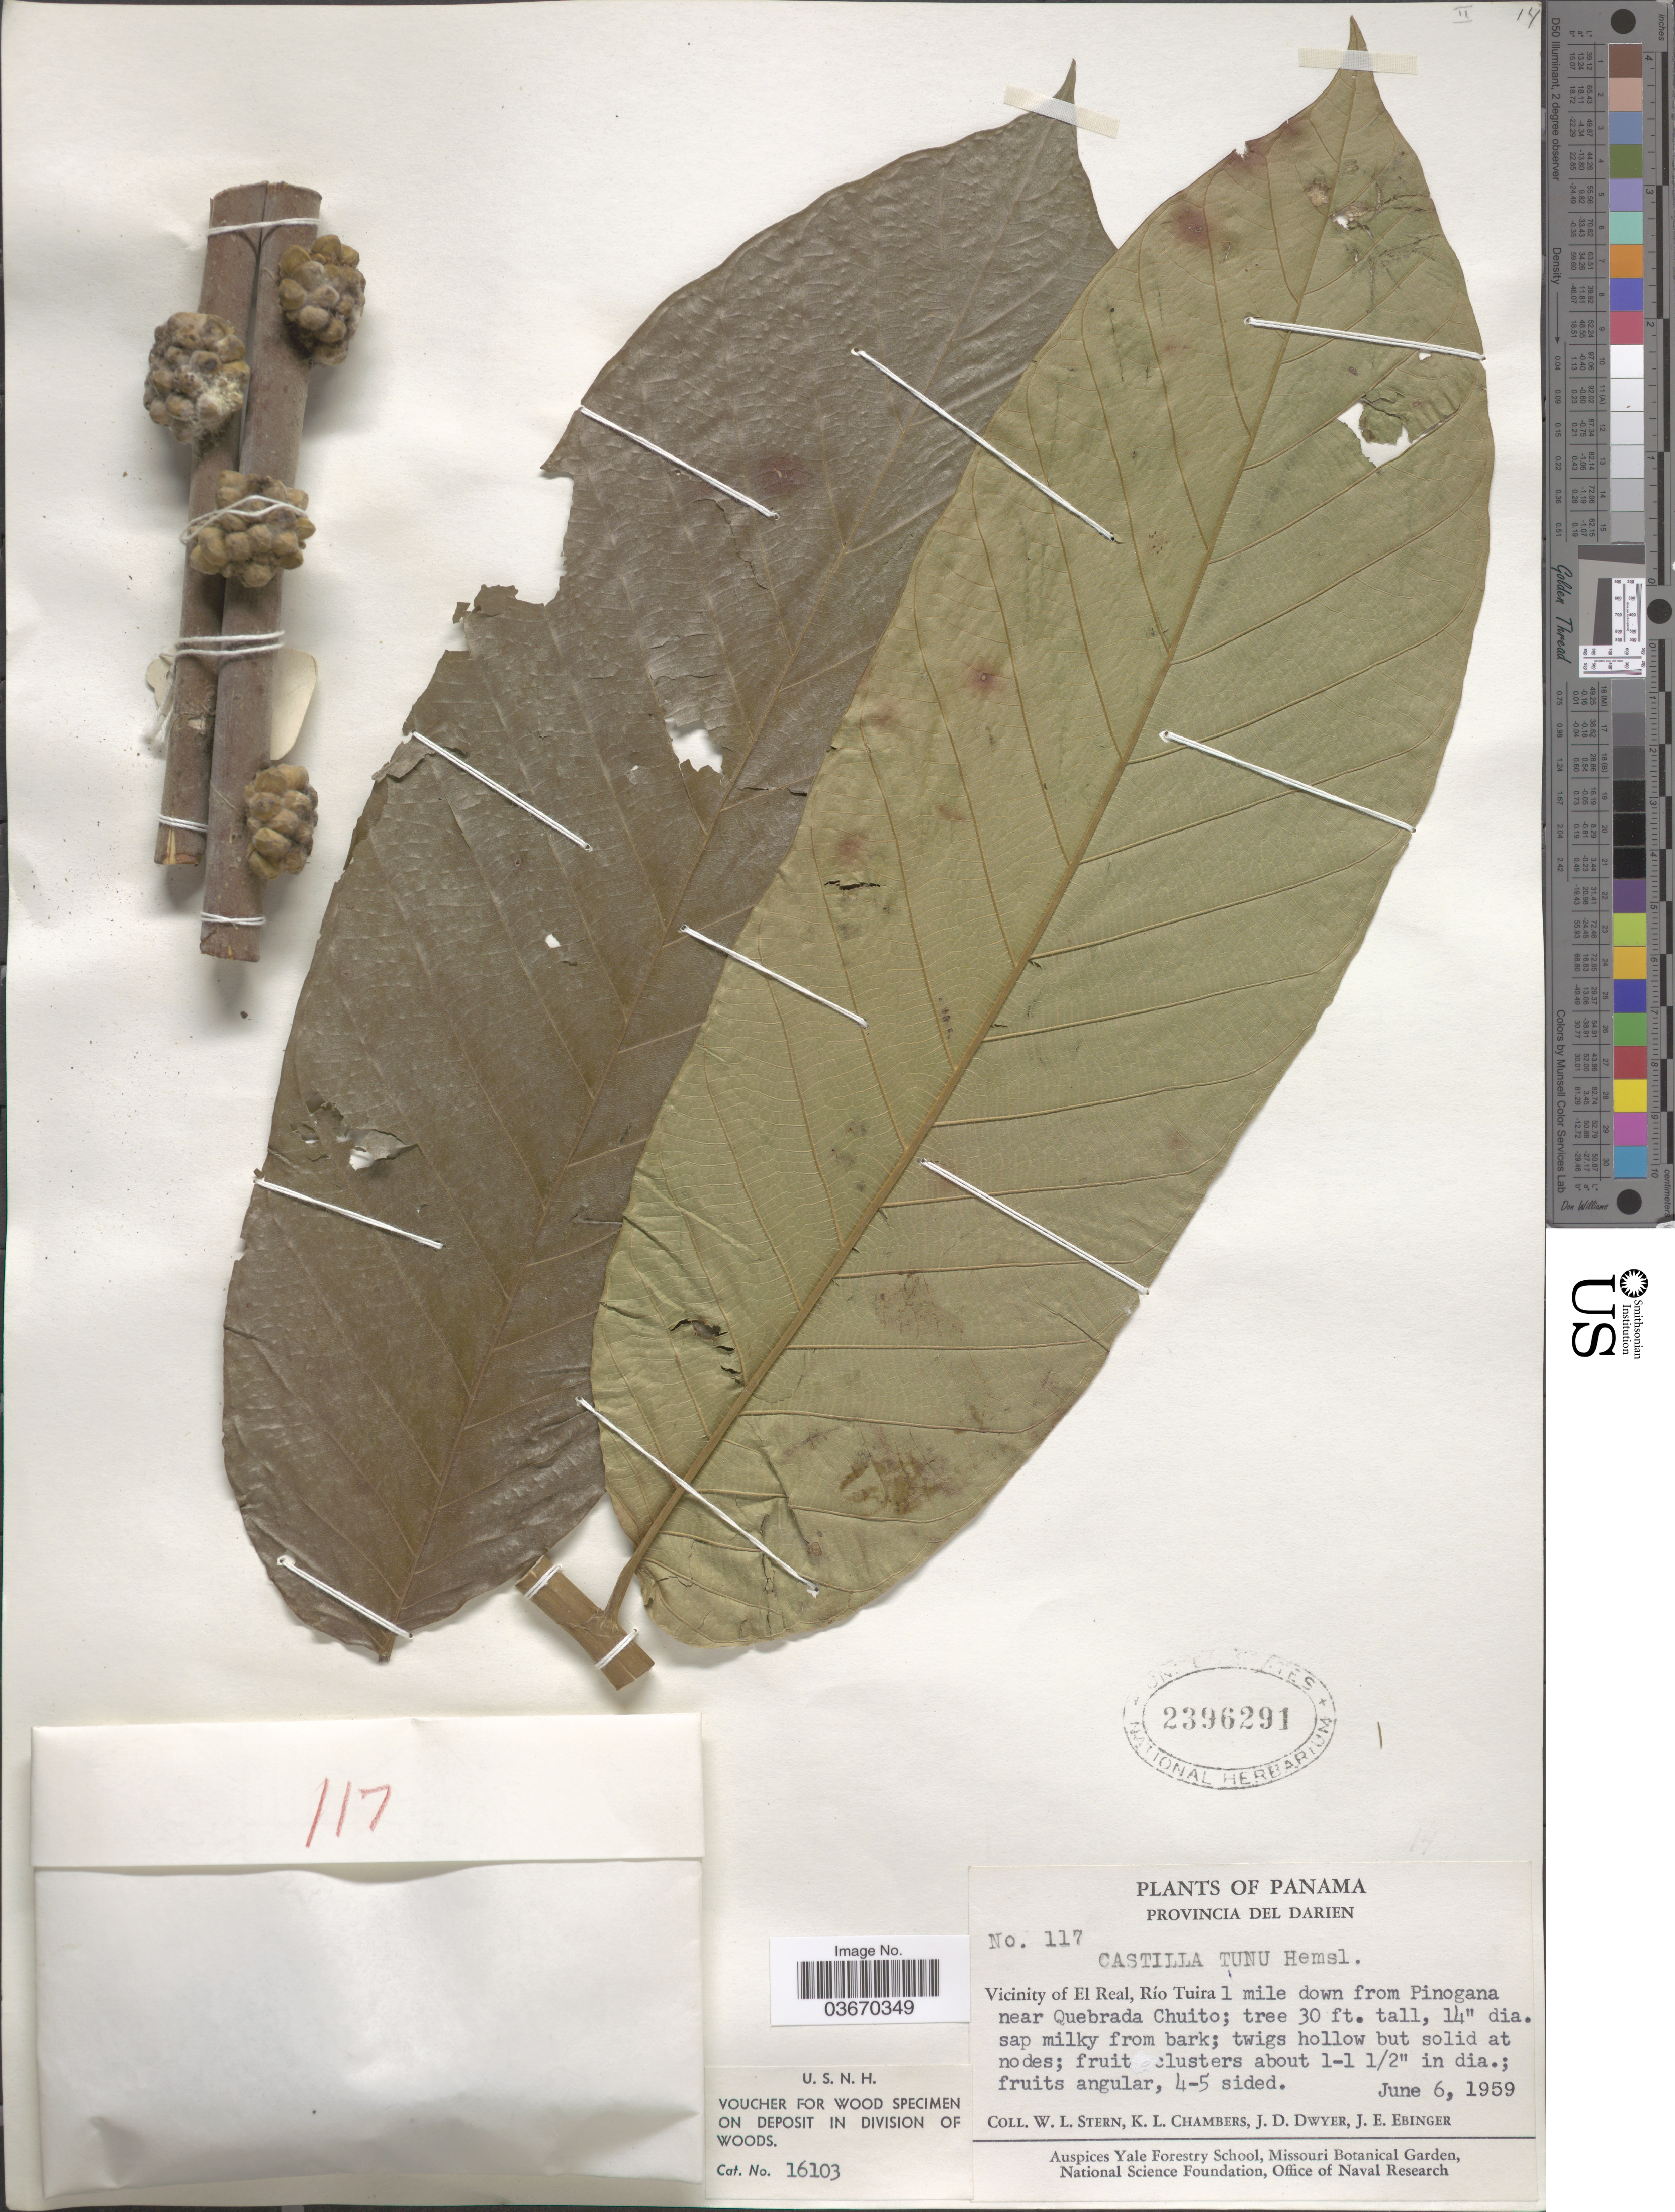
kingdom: Plantae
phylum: Tracheophyta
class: Magnoliopsida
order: Rosales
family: Moraceae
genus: Castilla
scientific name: Castilla tunu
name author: Hemsl.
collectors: W. L. Stern, K. Chambers, J. D. Dwyer & J. Ebinger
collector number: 117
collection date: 1959-06-06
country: Panama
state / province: Darien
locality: Provincia del Darien. Vicinity of El Real, Río Tuira 1 mile down from Pinogana near Quebrada Chuito.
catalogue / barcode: US 2396291